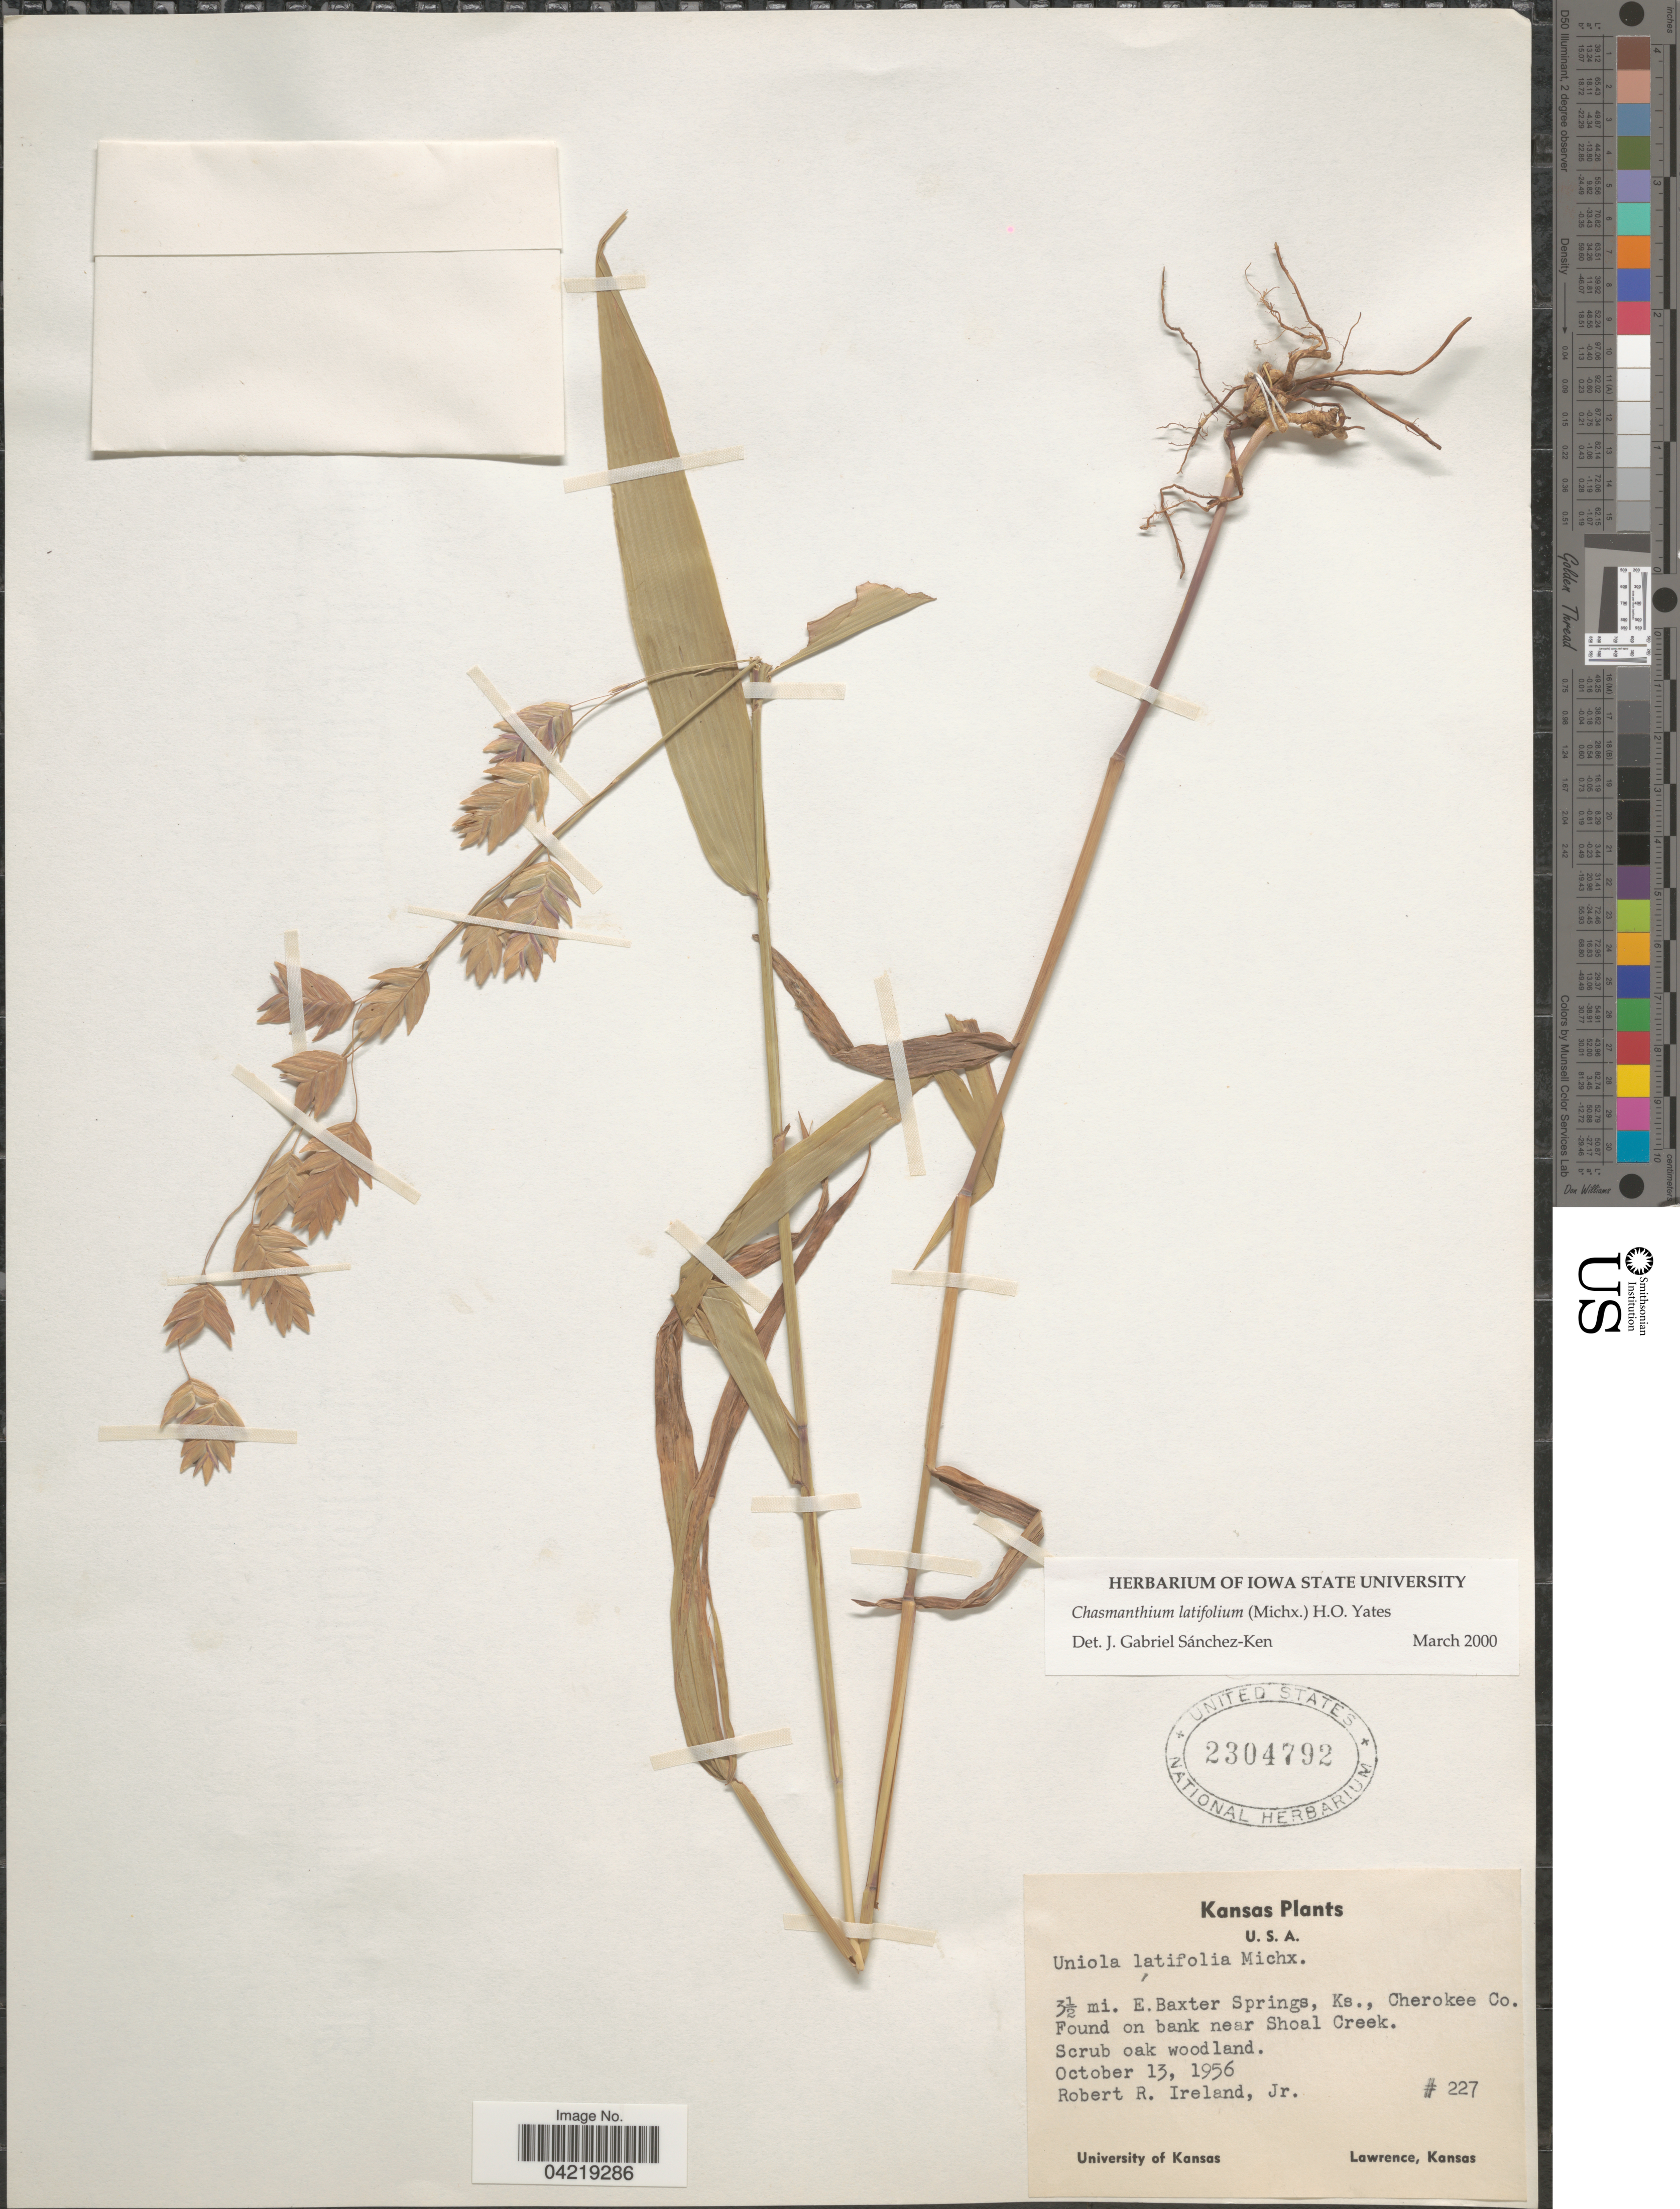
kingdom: Plantae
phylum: Tracheophyta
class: Liliopsida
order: Poales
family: Poaceae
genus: Chasmanthium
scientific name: Chasmanthium latifolium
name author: (Michx.) H.O. Yates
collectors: R. Ireland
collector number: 227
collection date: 1956-10-13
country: United States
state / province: Kansas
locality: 3½ mi. E. Baxter Springs, Ks., Cherokee Co. Found on bank near Shoal Creek.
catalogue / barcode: US 2304792